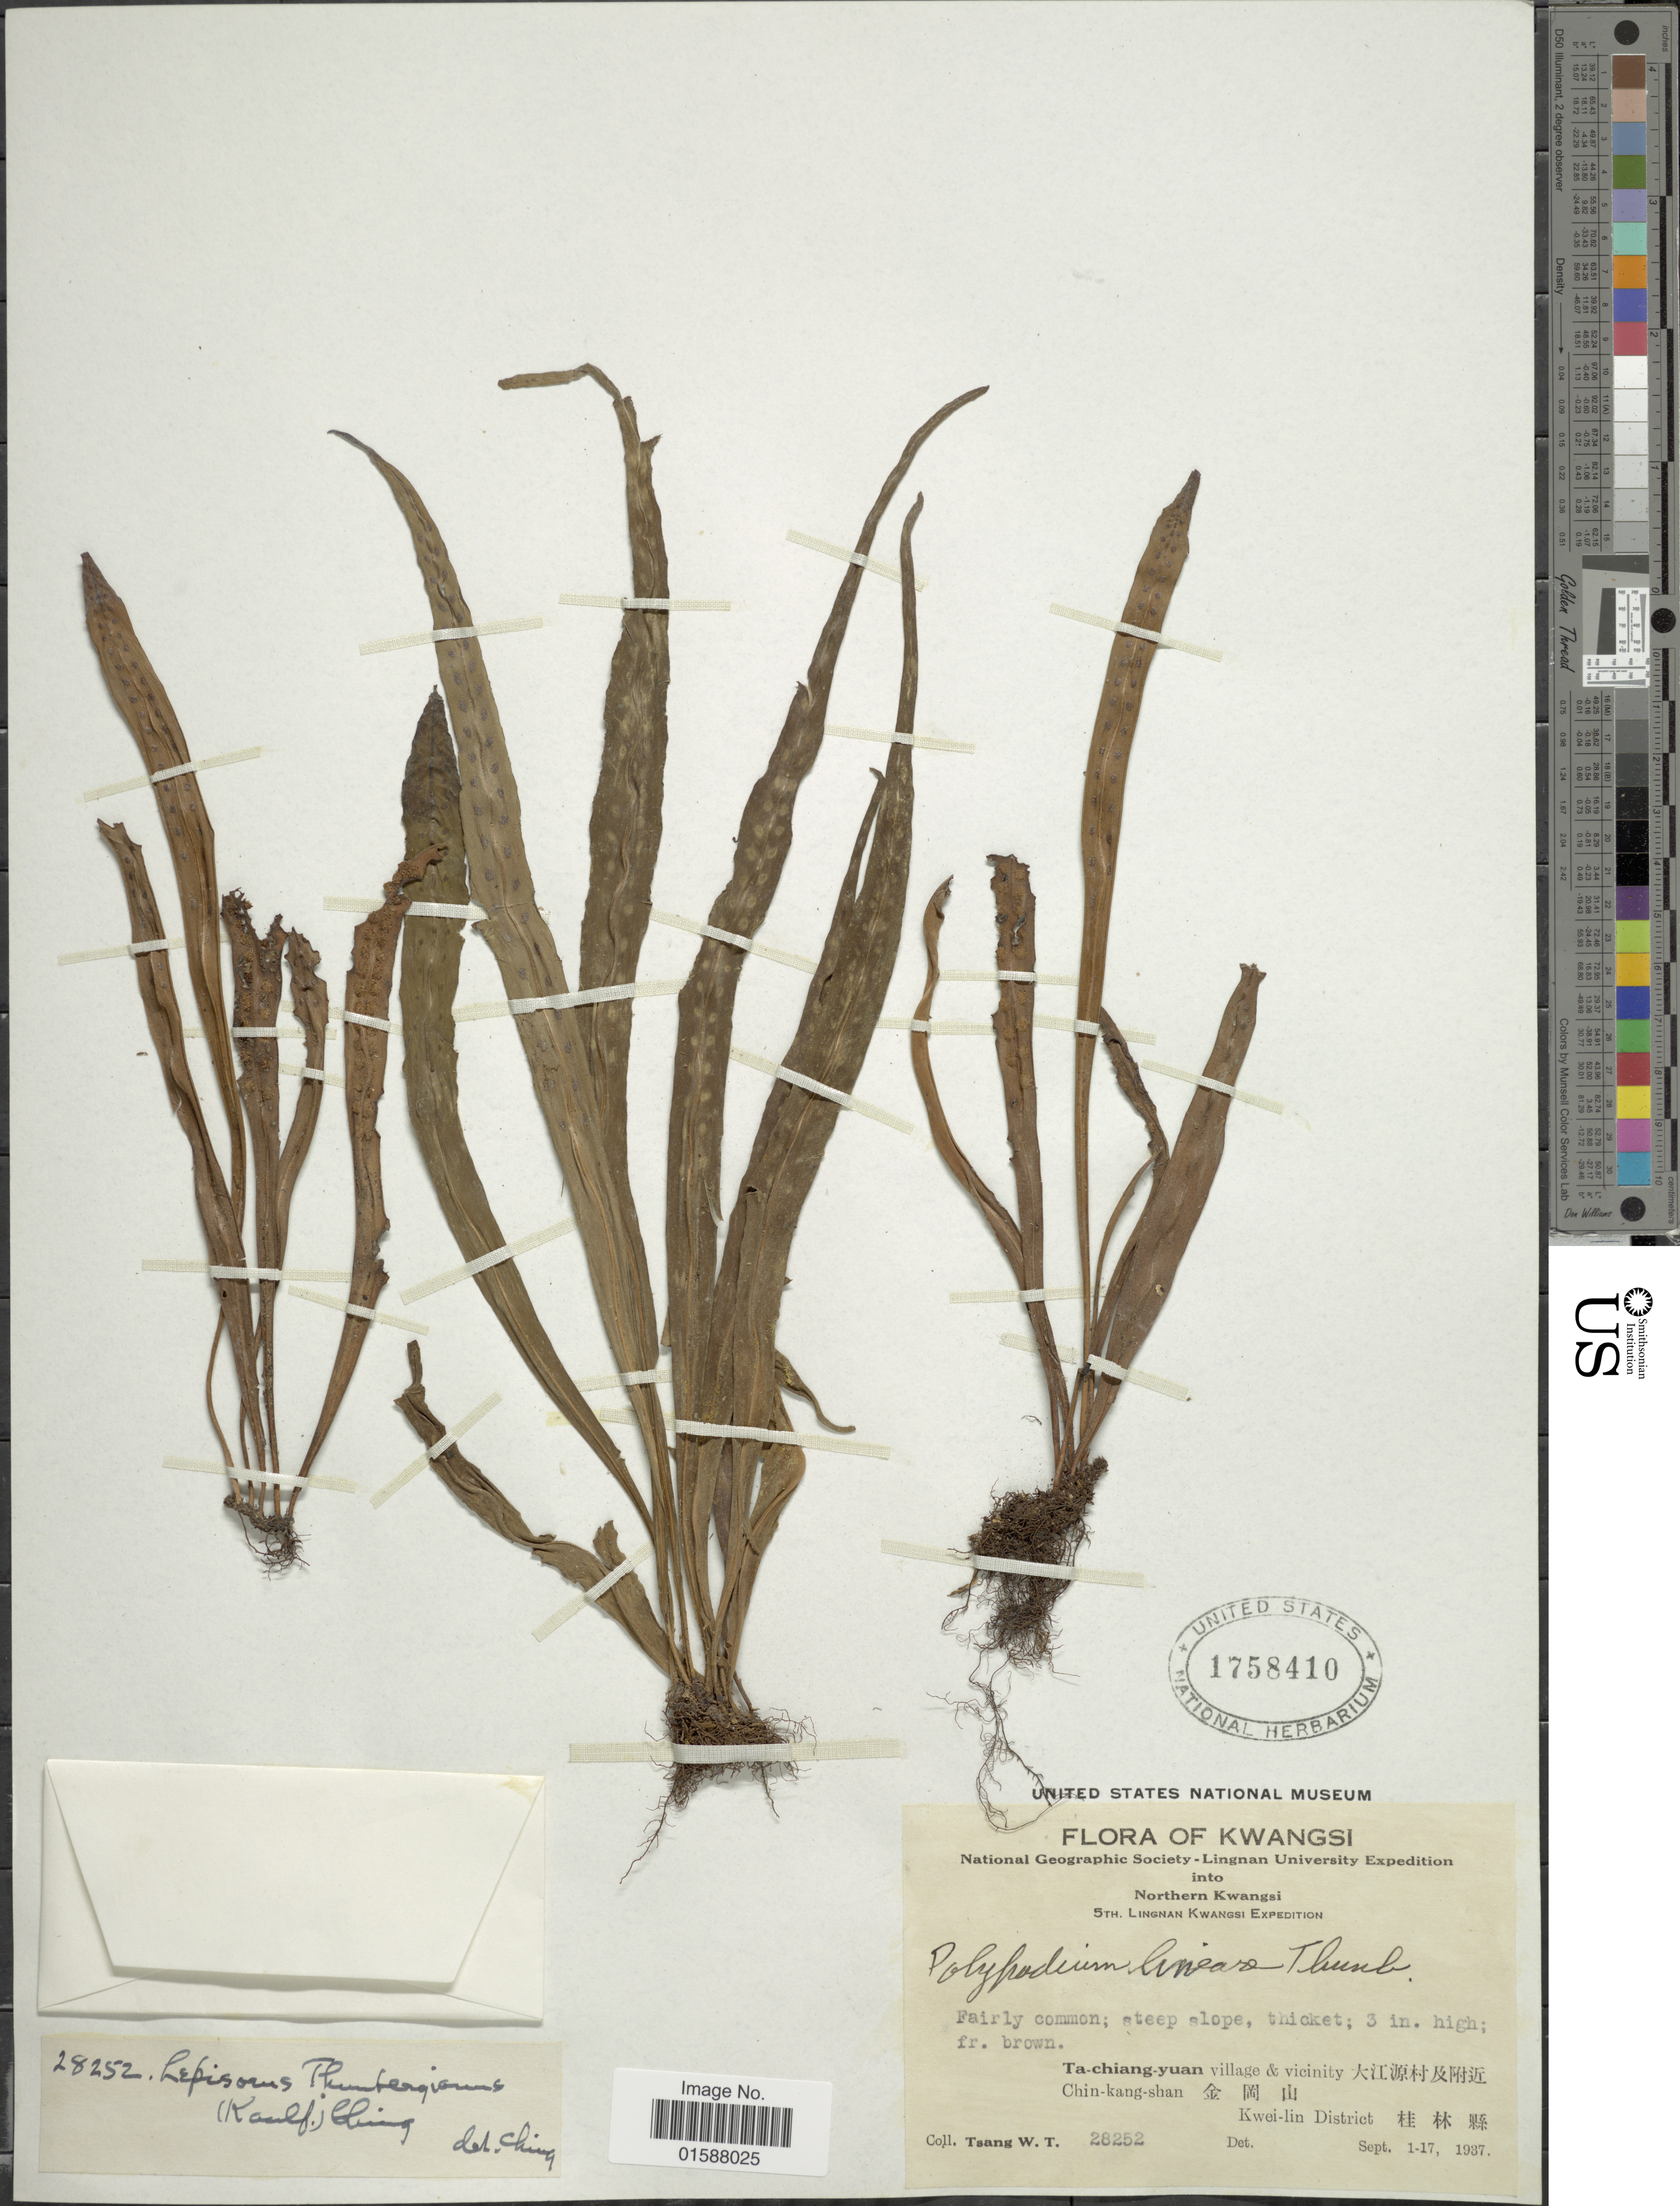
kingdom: Plantae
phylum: Tracheophyta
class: Polypodiopsida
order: Polypodiales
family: Polypodiaceae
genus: Lepisorus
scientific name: Lepisorus thunbergianus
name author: (Kaulf.) Ching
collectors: W. T. Tsang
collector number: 28252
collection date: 1937-09-01/1937-09-17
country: China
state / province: Guangxi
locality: Northern Kwangsi. Ta-chiang-yuan village & vicinity. Chin-kang-shan. Kwei-lin District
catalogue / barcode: US 1758410